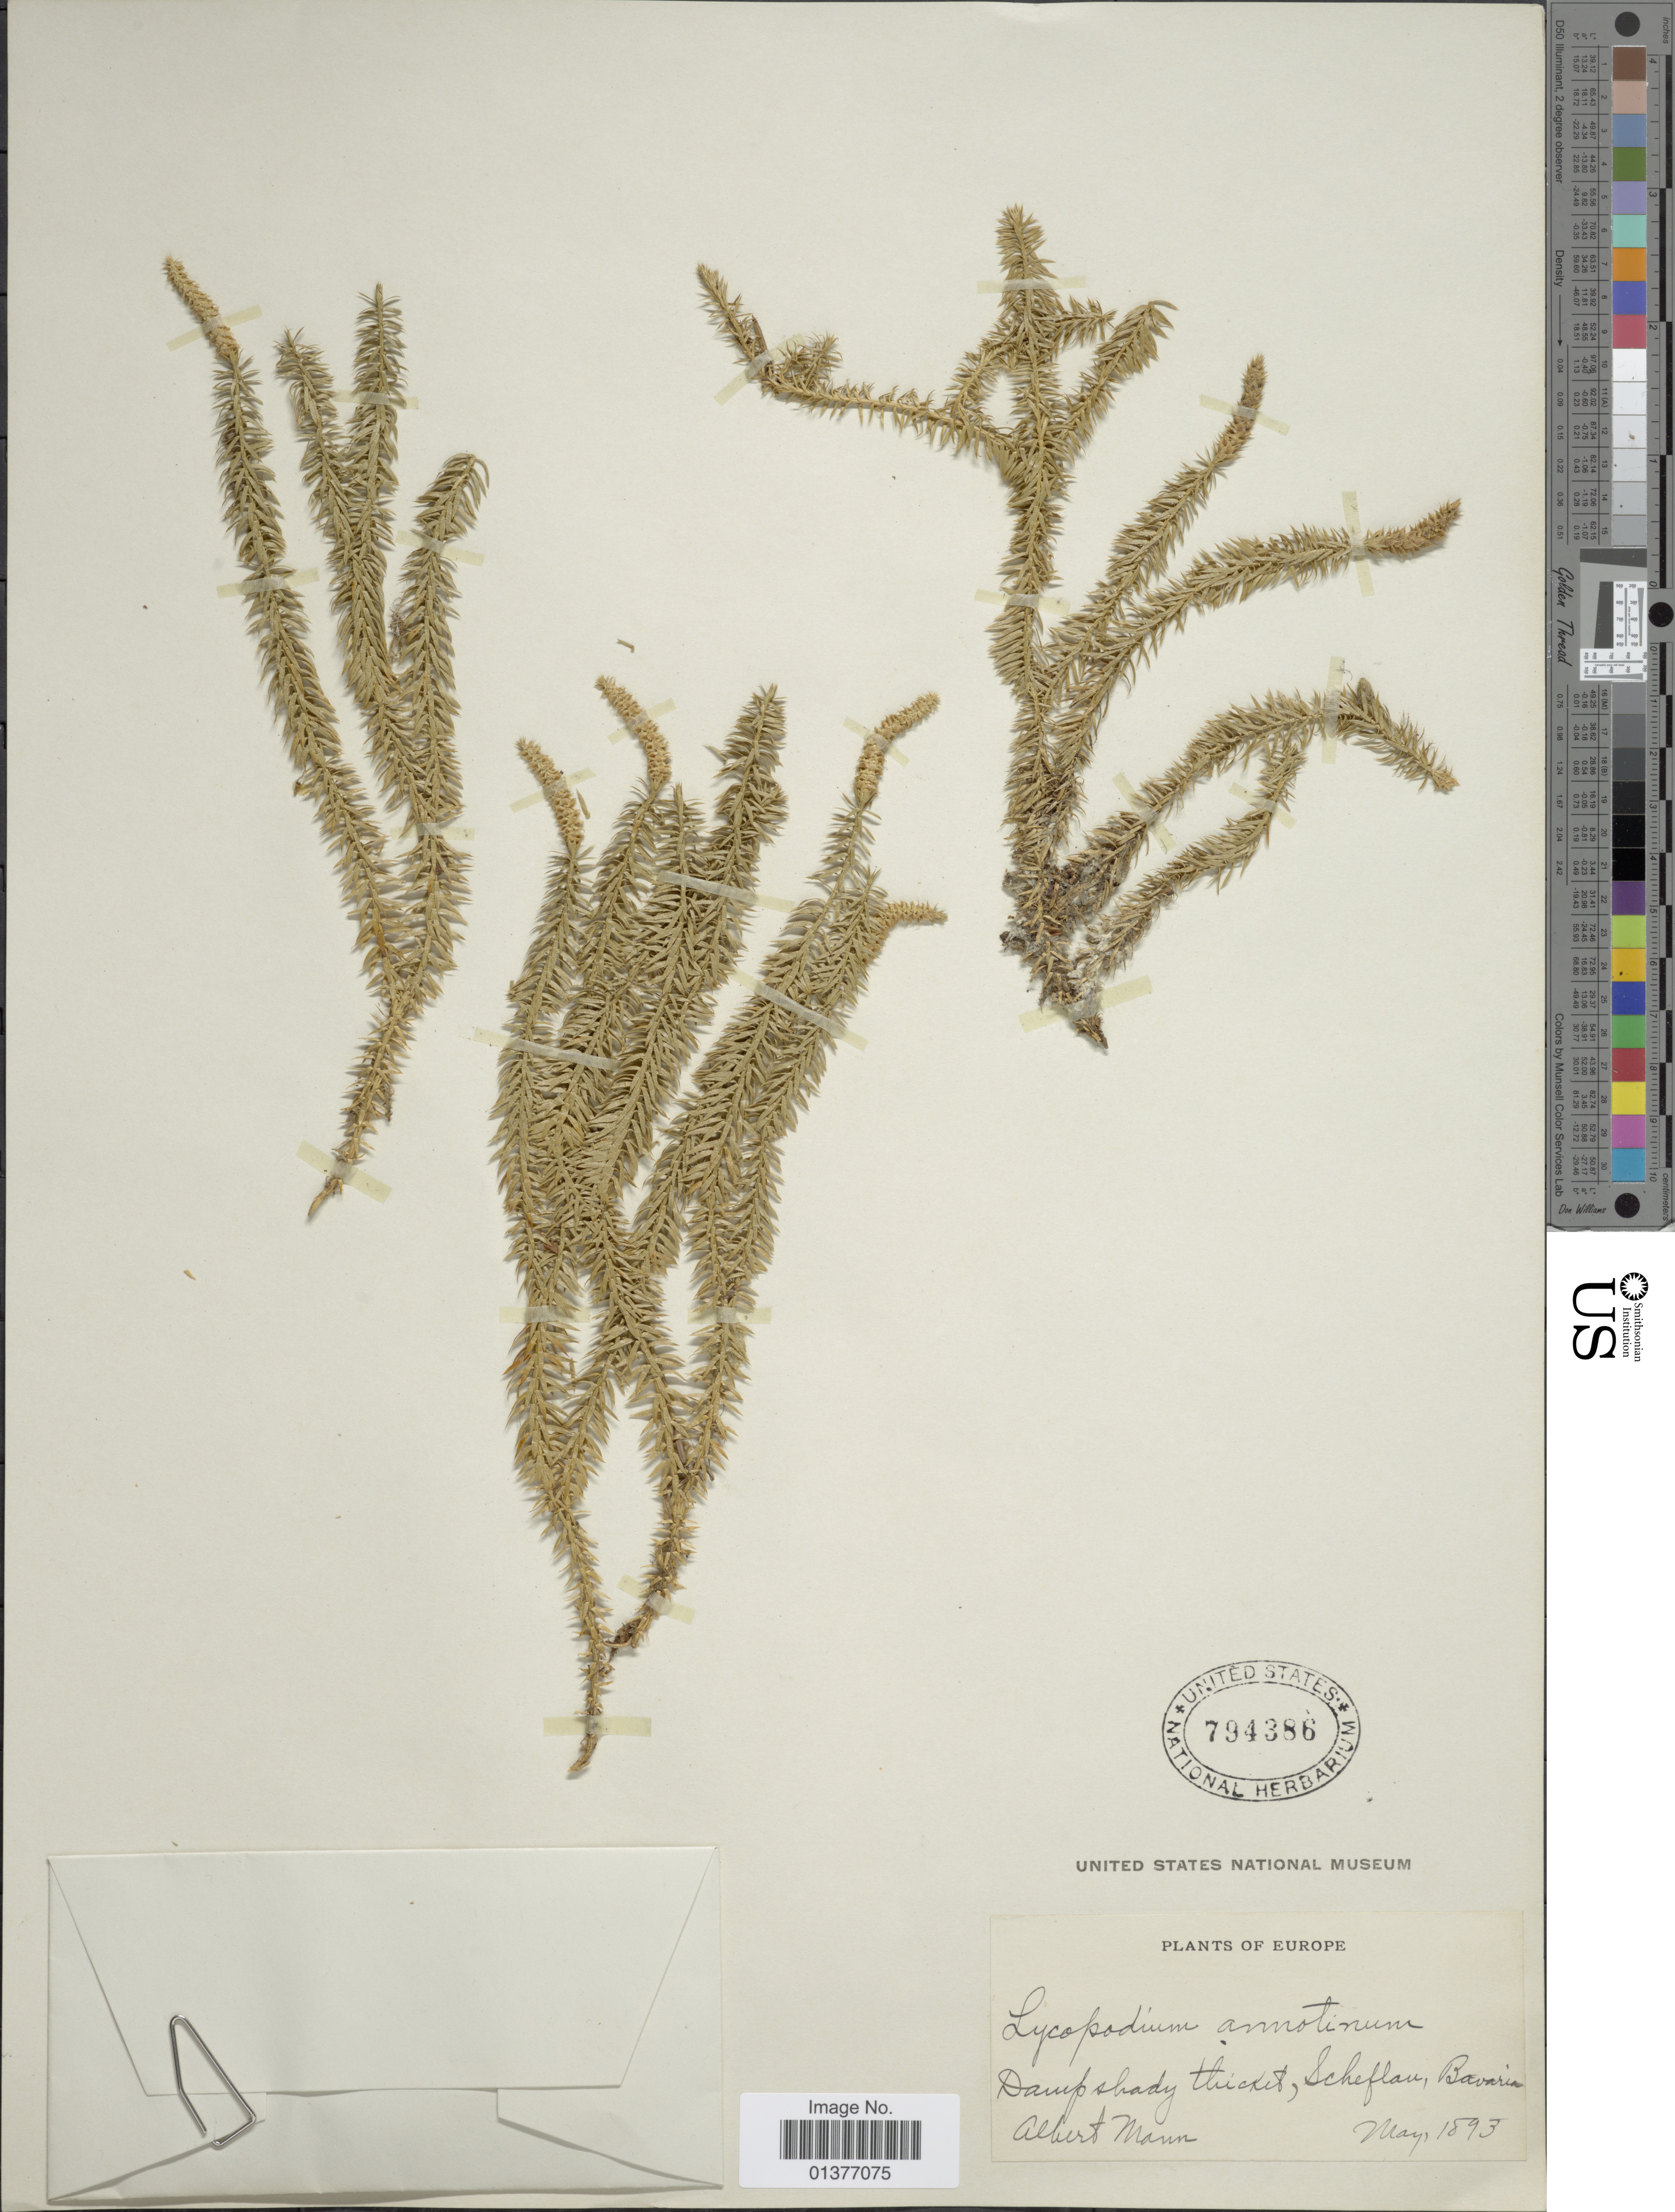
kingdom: Plantae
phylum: Tracheophyta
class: Lycopodiopsida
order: Lycopodiales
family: Lycopodiaceae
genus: Spinulum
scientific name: Spinulum annotinum subsp. annotinum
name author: (L.) A. Haines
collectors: A. Mann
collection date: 1893-05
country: Germany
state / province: Bayern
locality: Plants of Europe, Damp shady thicket, Scheflau, Bavaria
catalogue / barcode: US 794386